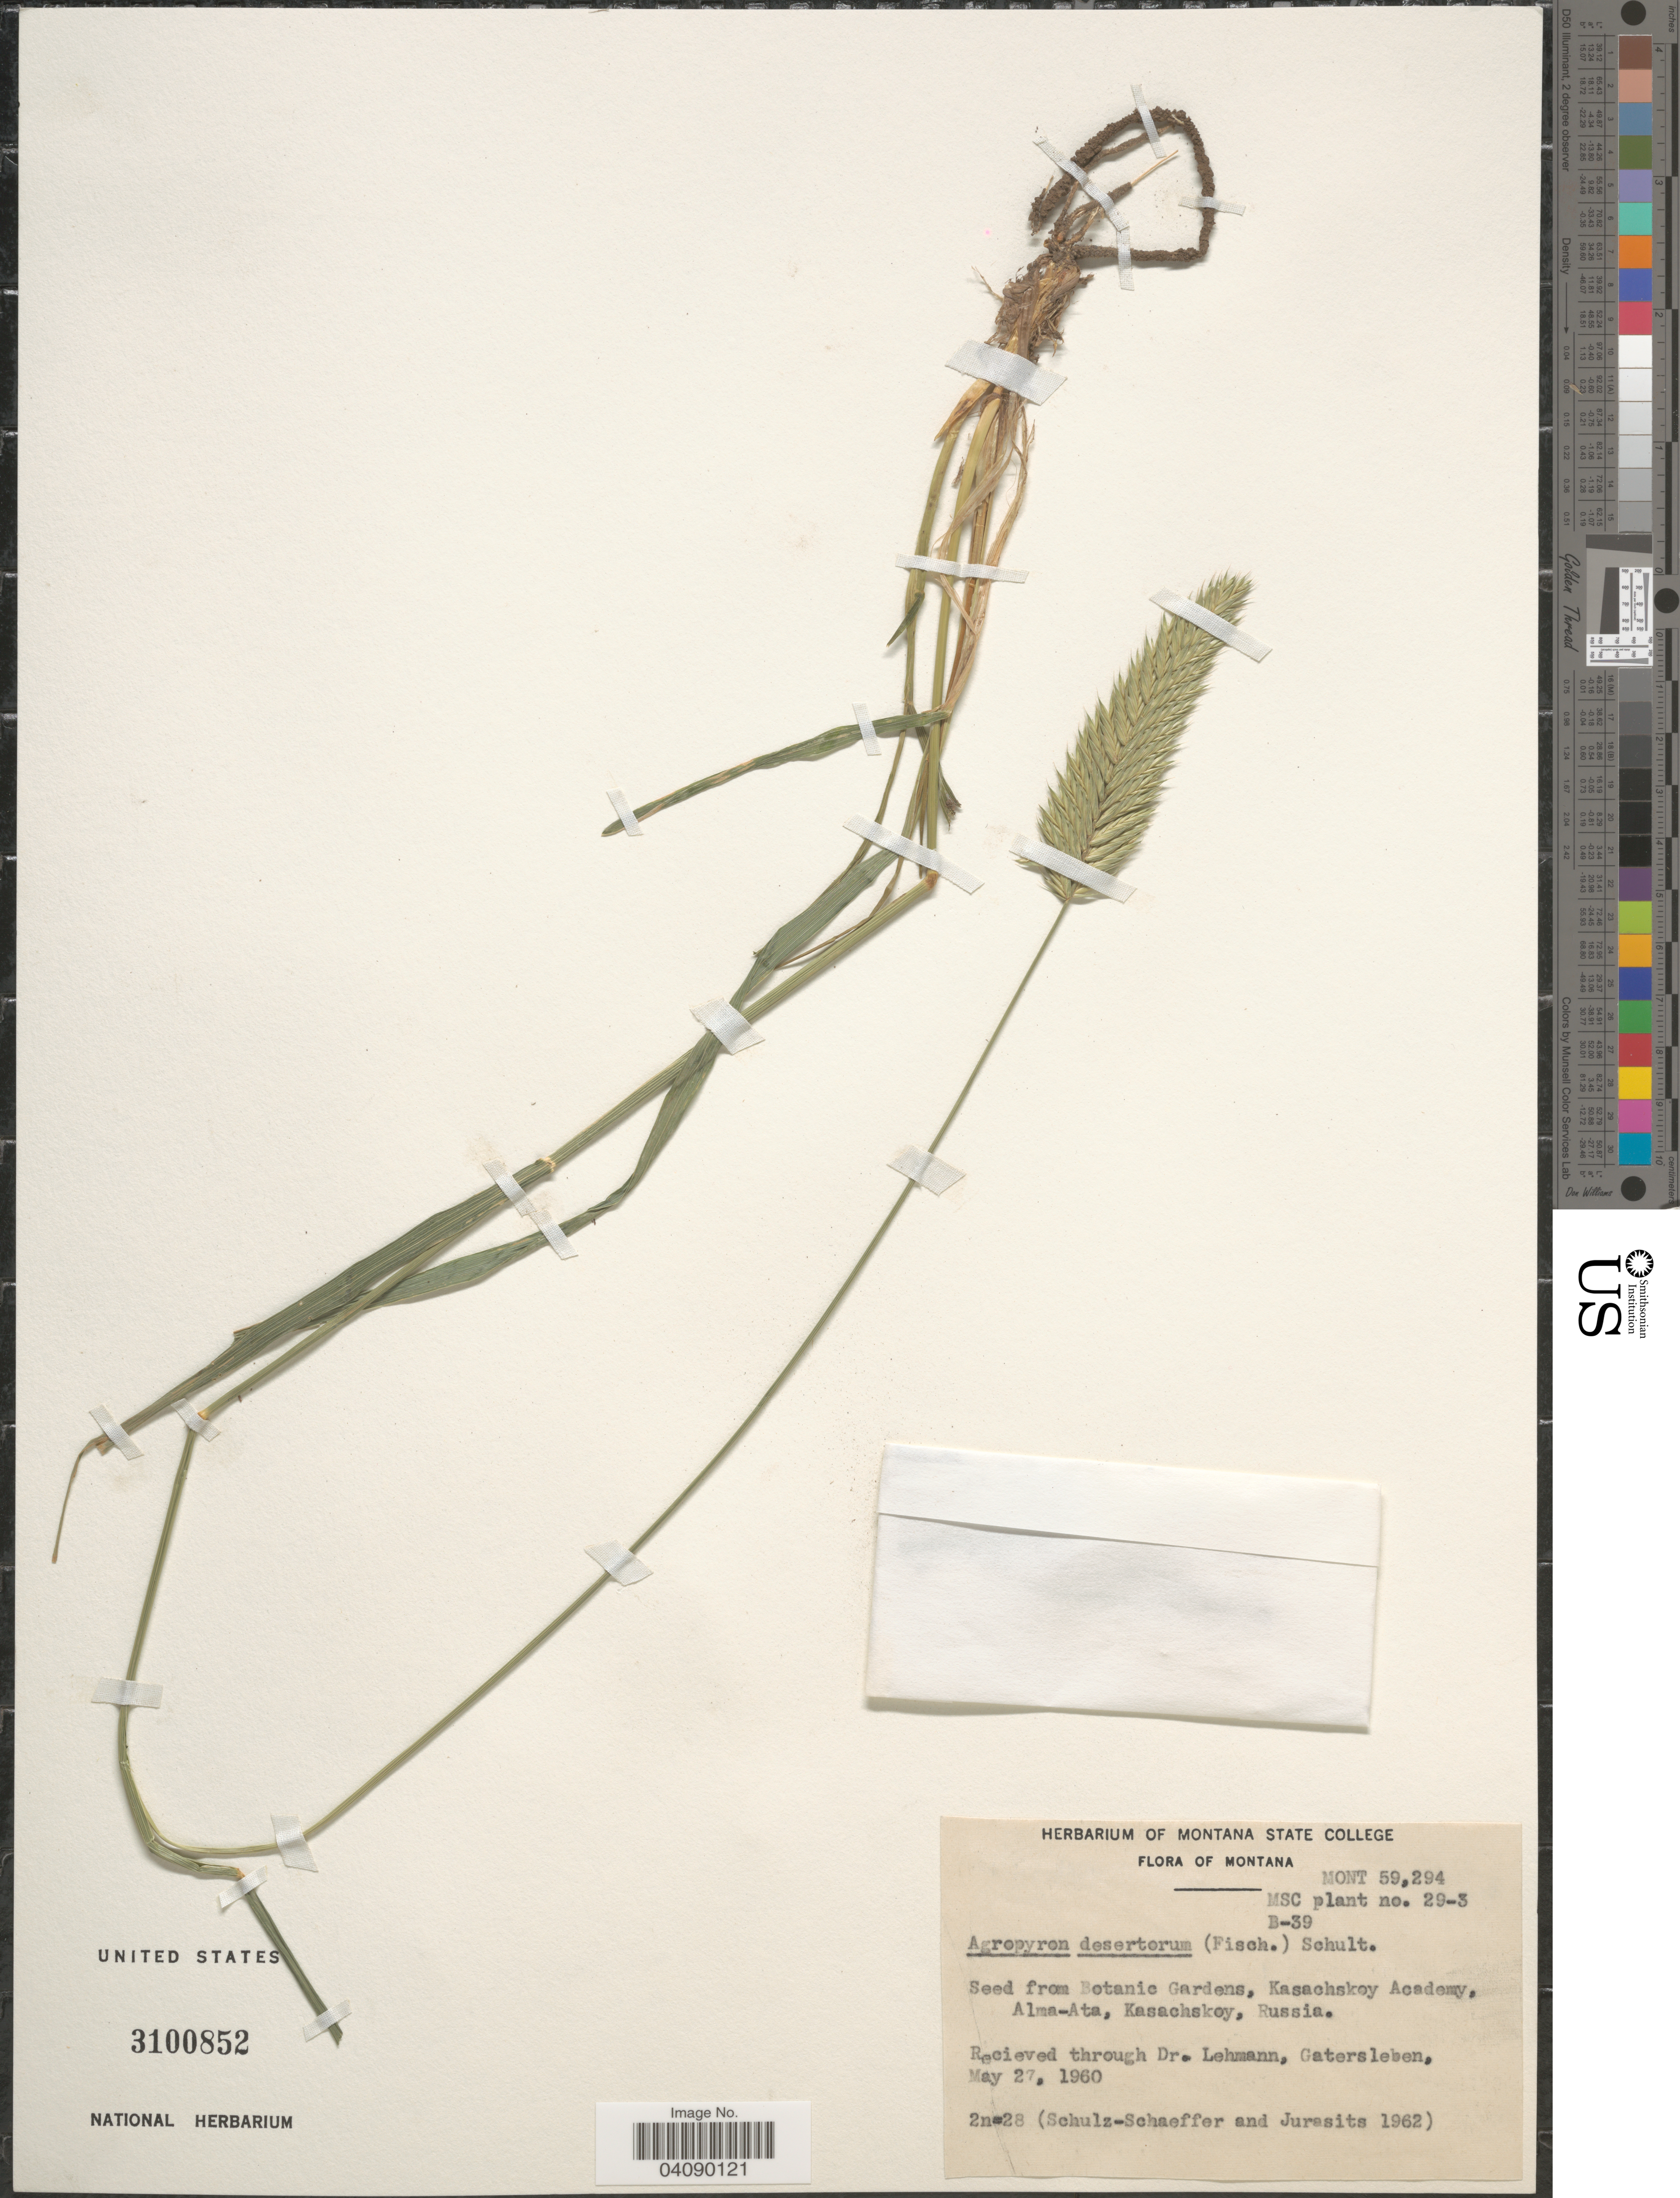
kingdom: Plantae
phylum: Tracheophyta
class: Liliopsida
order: Poales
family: Poaceae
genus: Agropyron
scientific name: Agropyron desertorum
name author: (Fisch. ex Link) Schult.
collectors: Schulz-Schaeffer & Jurasits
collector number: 29-3?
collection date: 1962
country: United States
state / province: Montana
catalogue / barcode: US 3100852